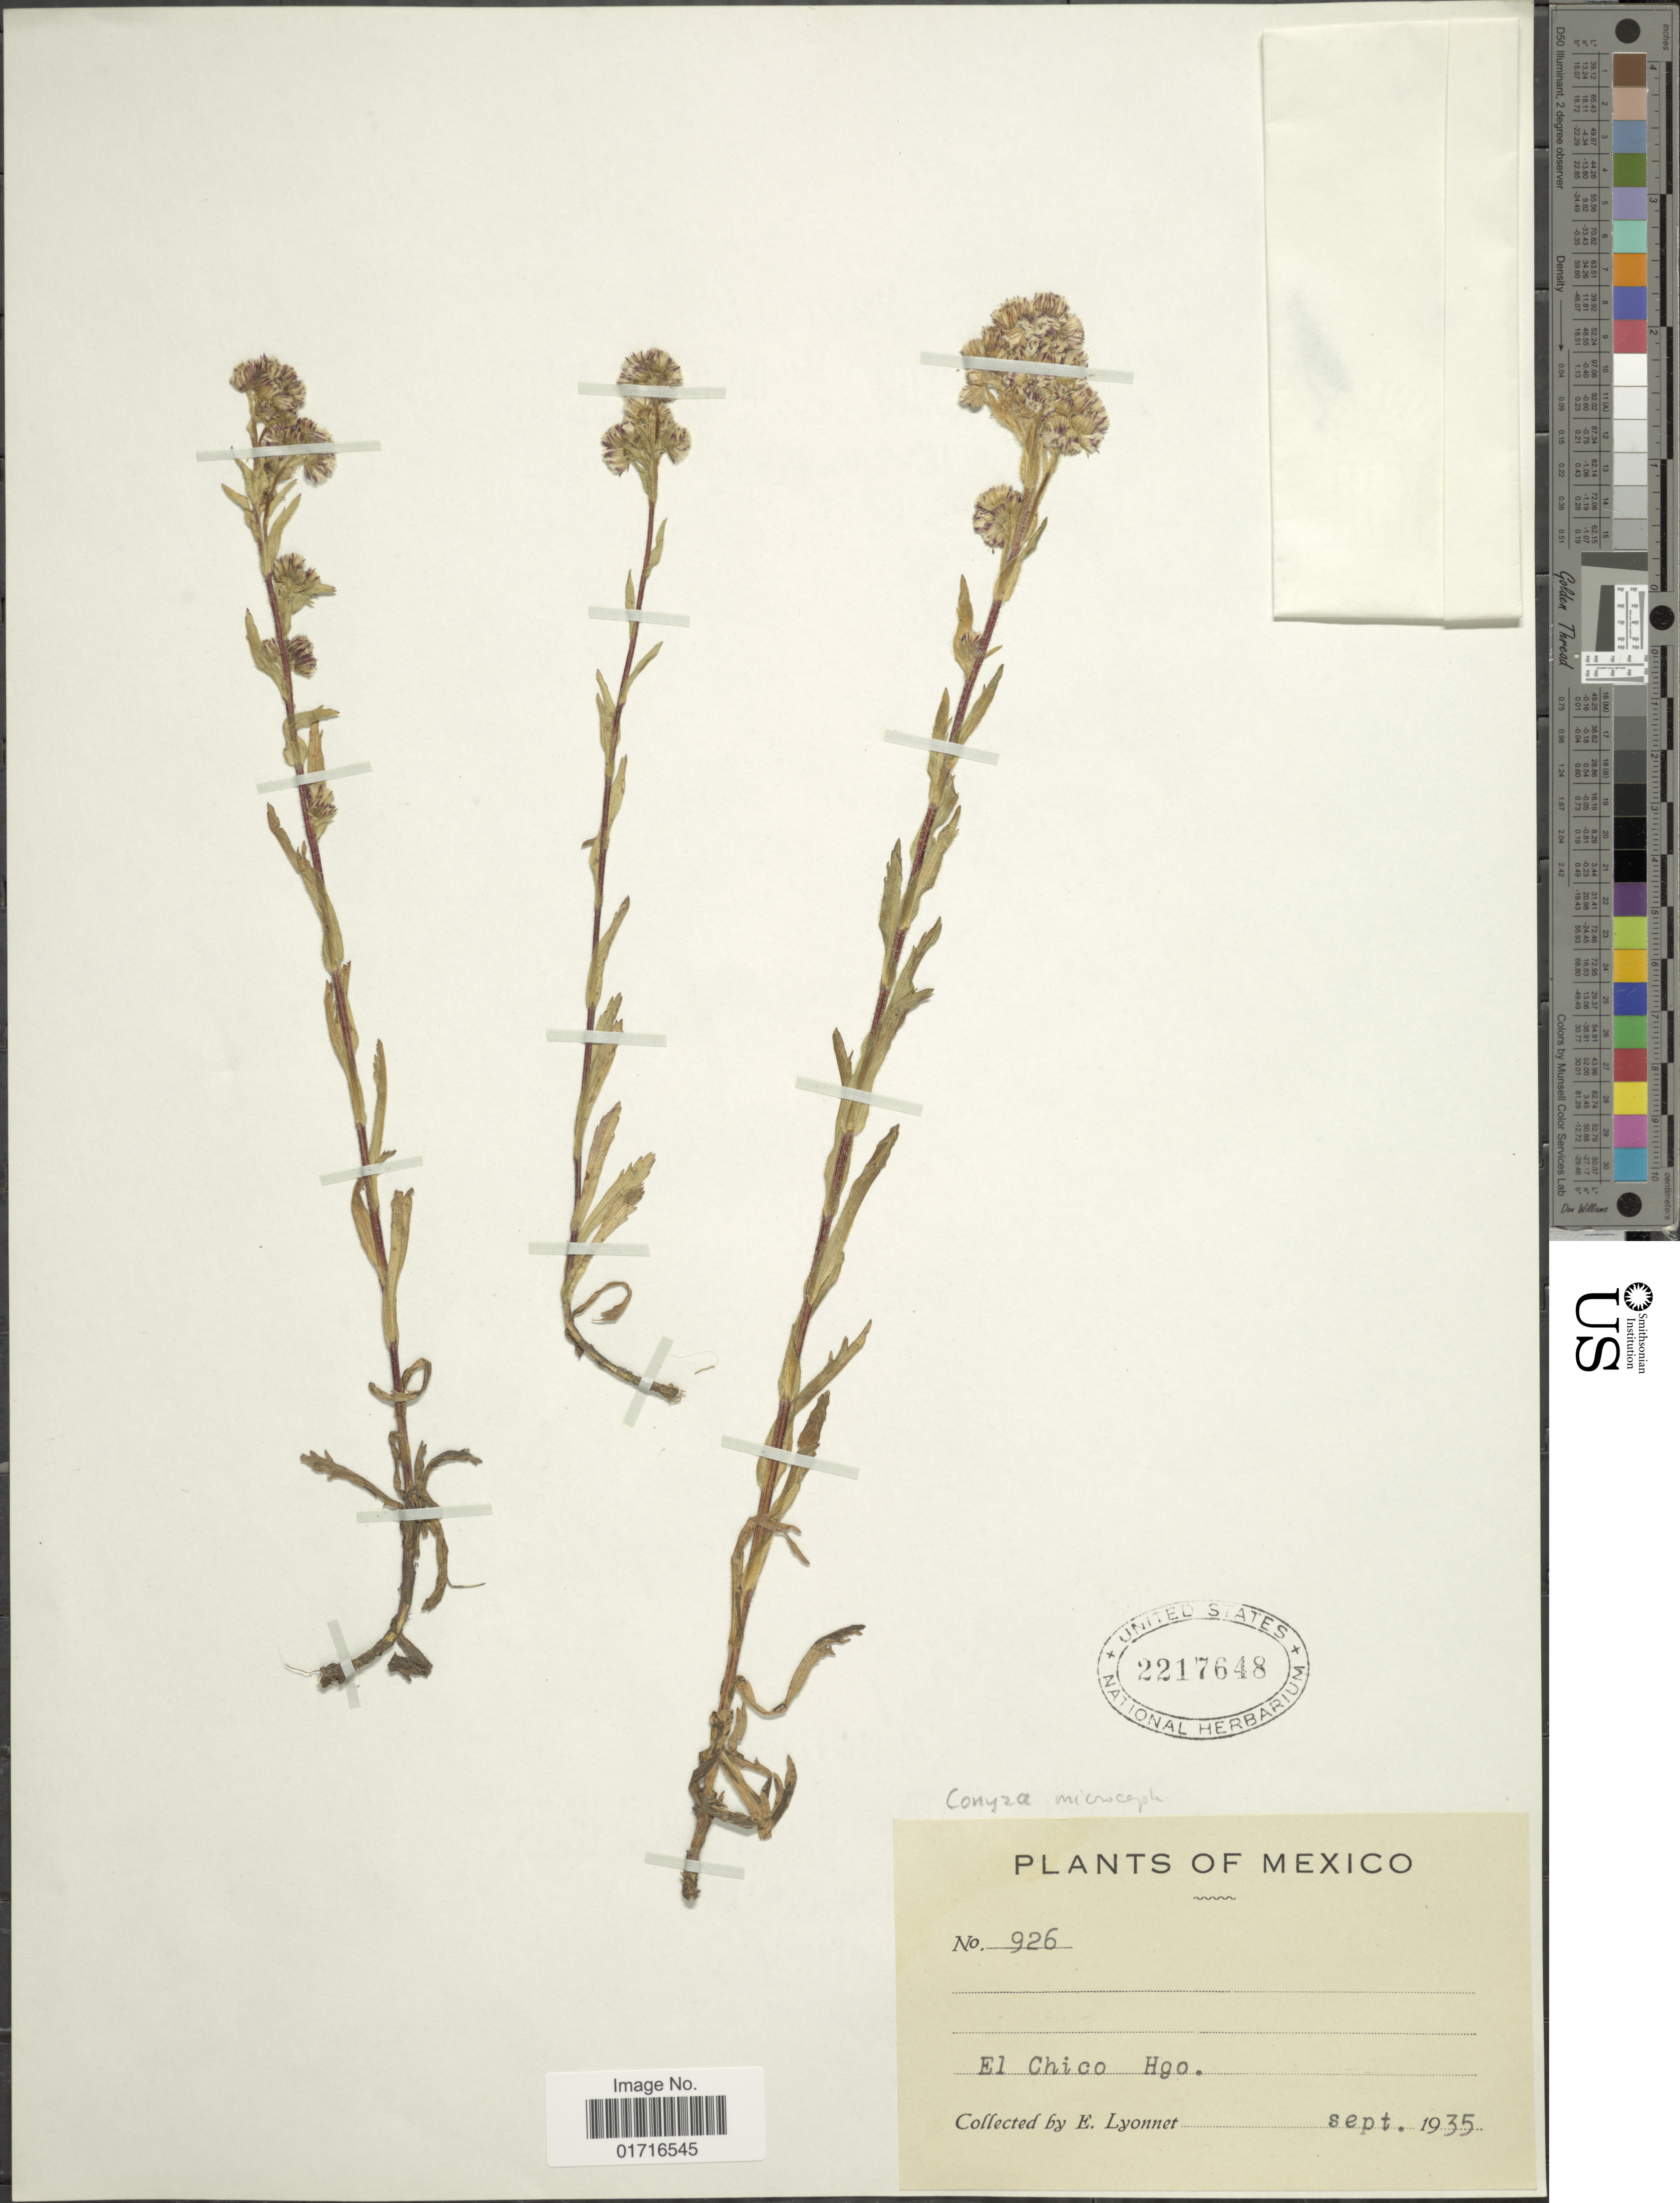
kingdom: Plantae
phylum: Tracheophyta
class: Magnoliopsida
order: Asterales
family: Asteraceae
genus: Conyza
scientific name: Conyza microcephala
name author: Hemsl.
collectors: E. Lyonnet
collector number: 926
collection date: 1935-09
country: Mexico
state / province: Hidalgo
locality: El Chico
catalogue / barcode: US 2217648